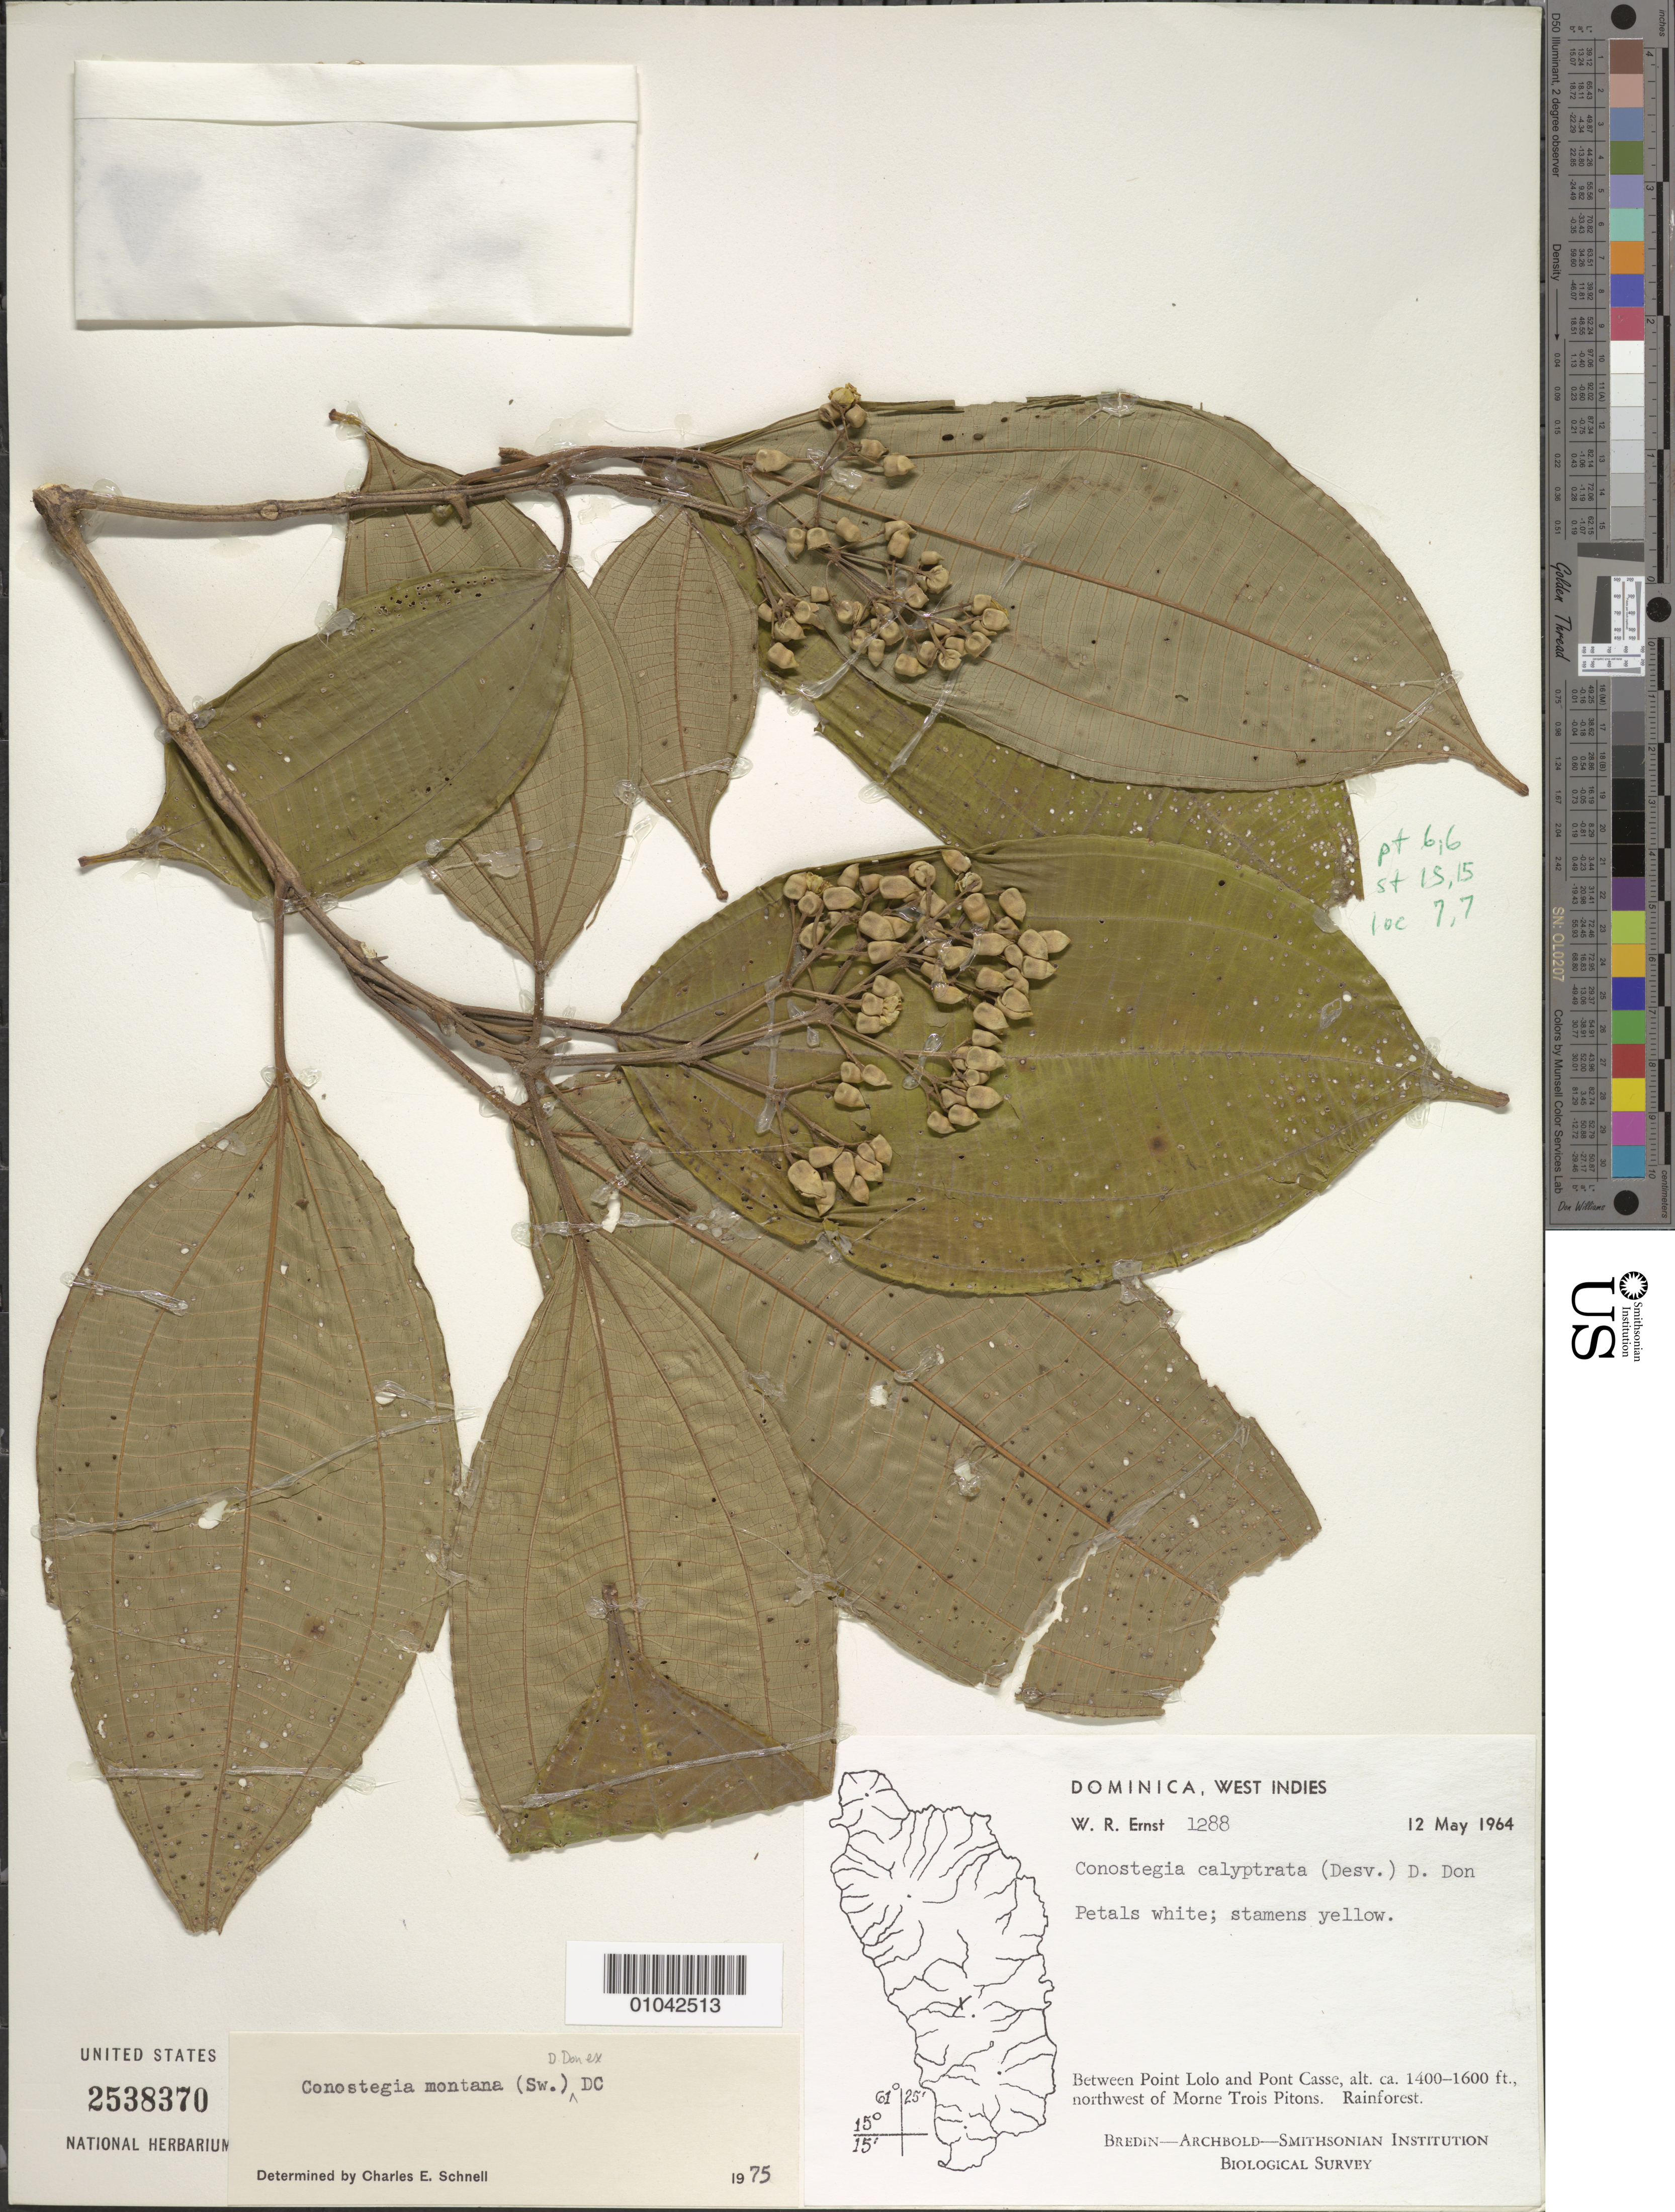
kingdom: Plantae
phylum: Tracheophyta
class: Magnoliopsida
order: Myrtales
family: Melastomataceae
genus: Conostegia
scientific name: Conostegia montana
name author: (Sw.) D. Don ex DC.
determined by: Schnell, C. E.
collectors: W. R. Ernst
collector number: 1288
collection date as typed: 12 May 1964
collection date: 1964-05-12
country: Dominica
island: Dominica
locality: Between Point Lolo and Pont Casse, northwest of Morne Trois Pitons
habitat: Rainforest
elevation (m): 427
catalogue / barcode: US 2538370